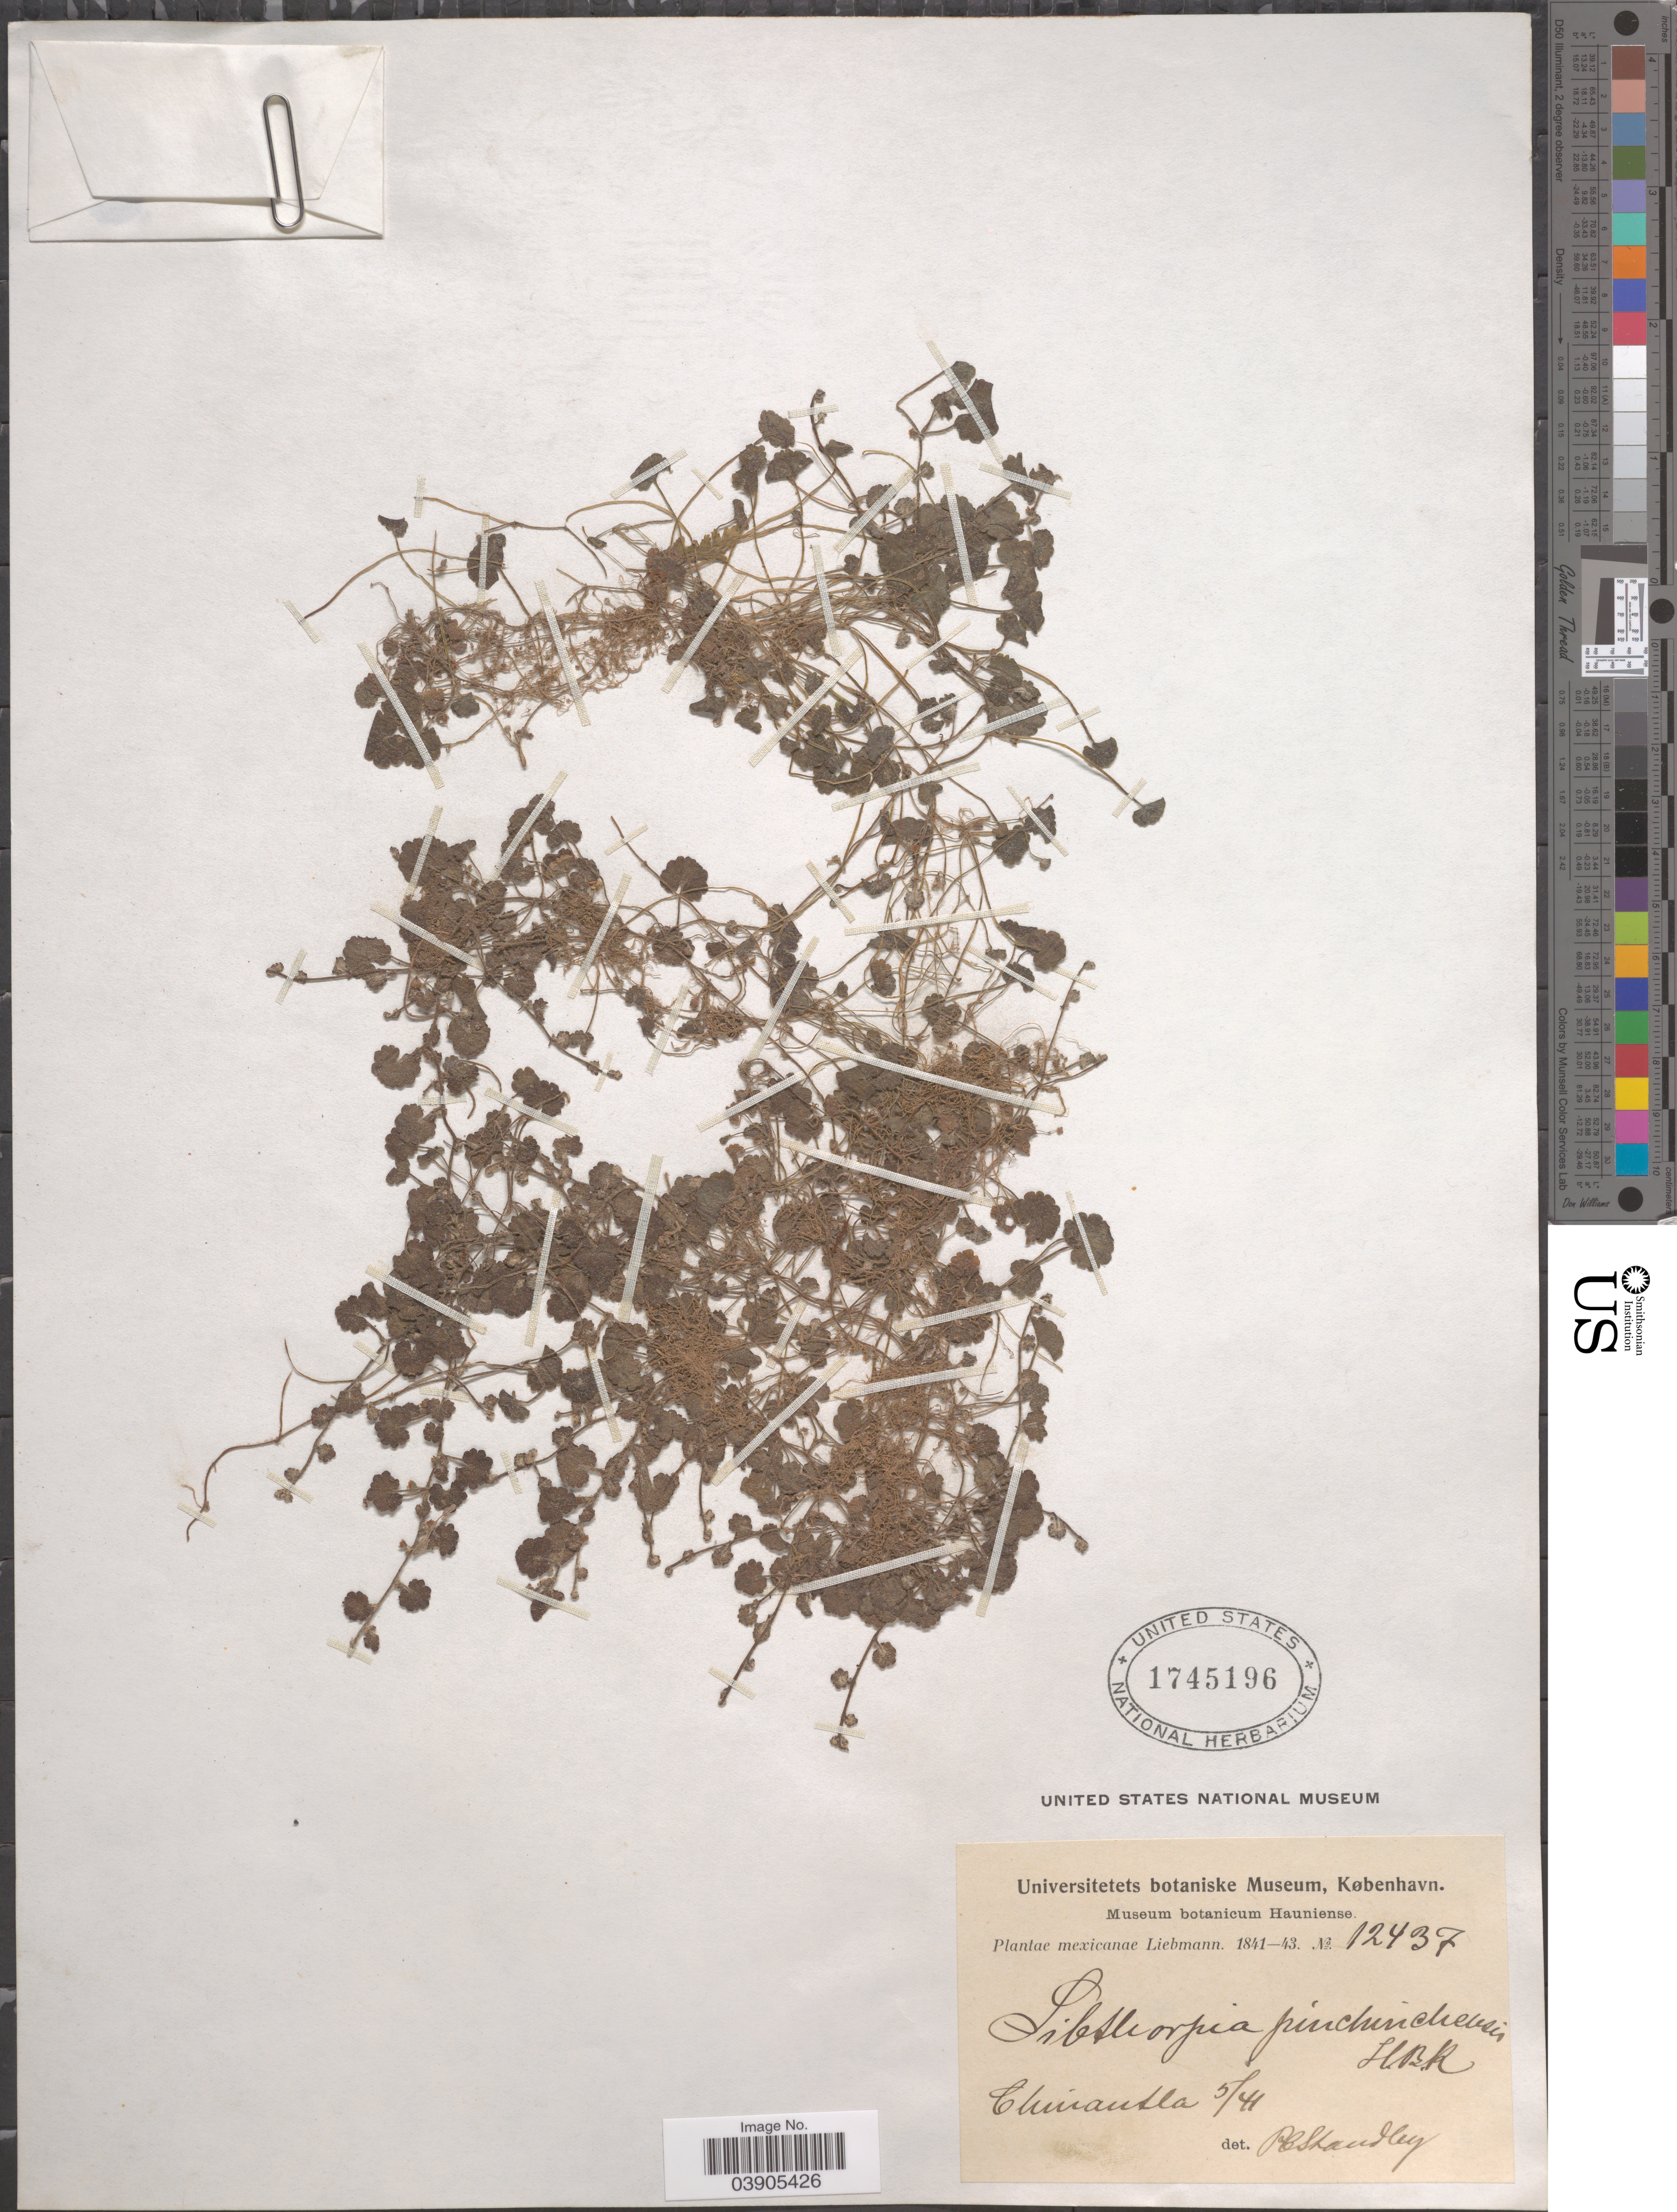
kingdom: Plantae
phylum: Tracheophyta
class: Magnoliopsida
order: Lamiales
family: Plantaginaceae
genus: Sibthorpia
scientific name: Sibthorpia repens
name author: (L.) Kuntze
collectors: P. C. Standley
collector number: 12437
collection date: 1841-05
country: Mexico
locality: Chinantla.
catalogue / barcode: US 1745196